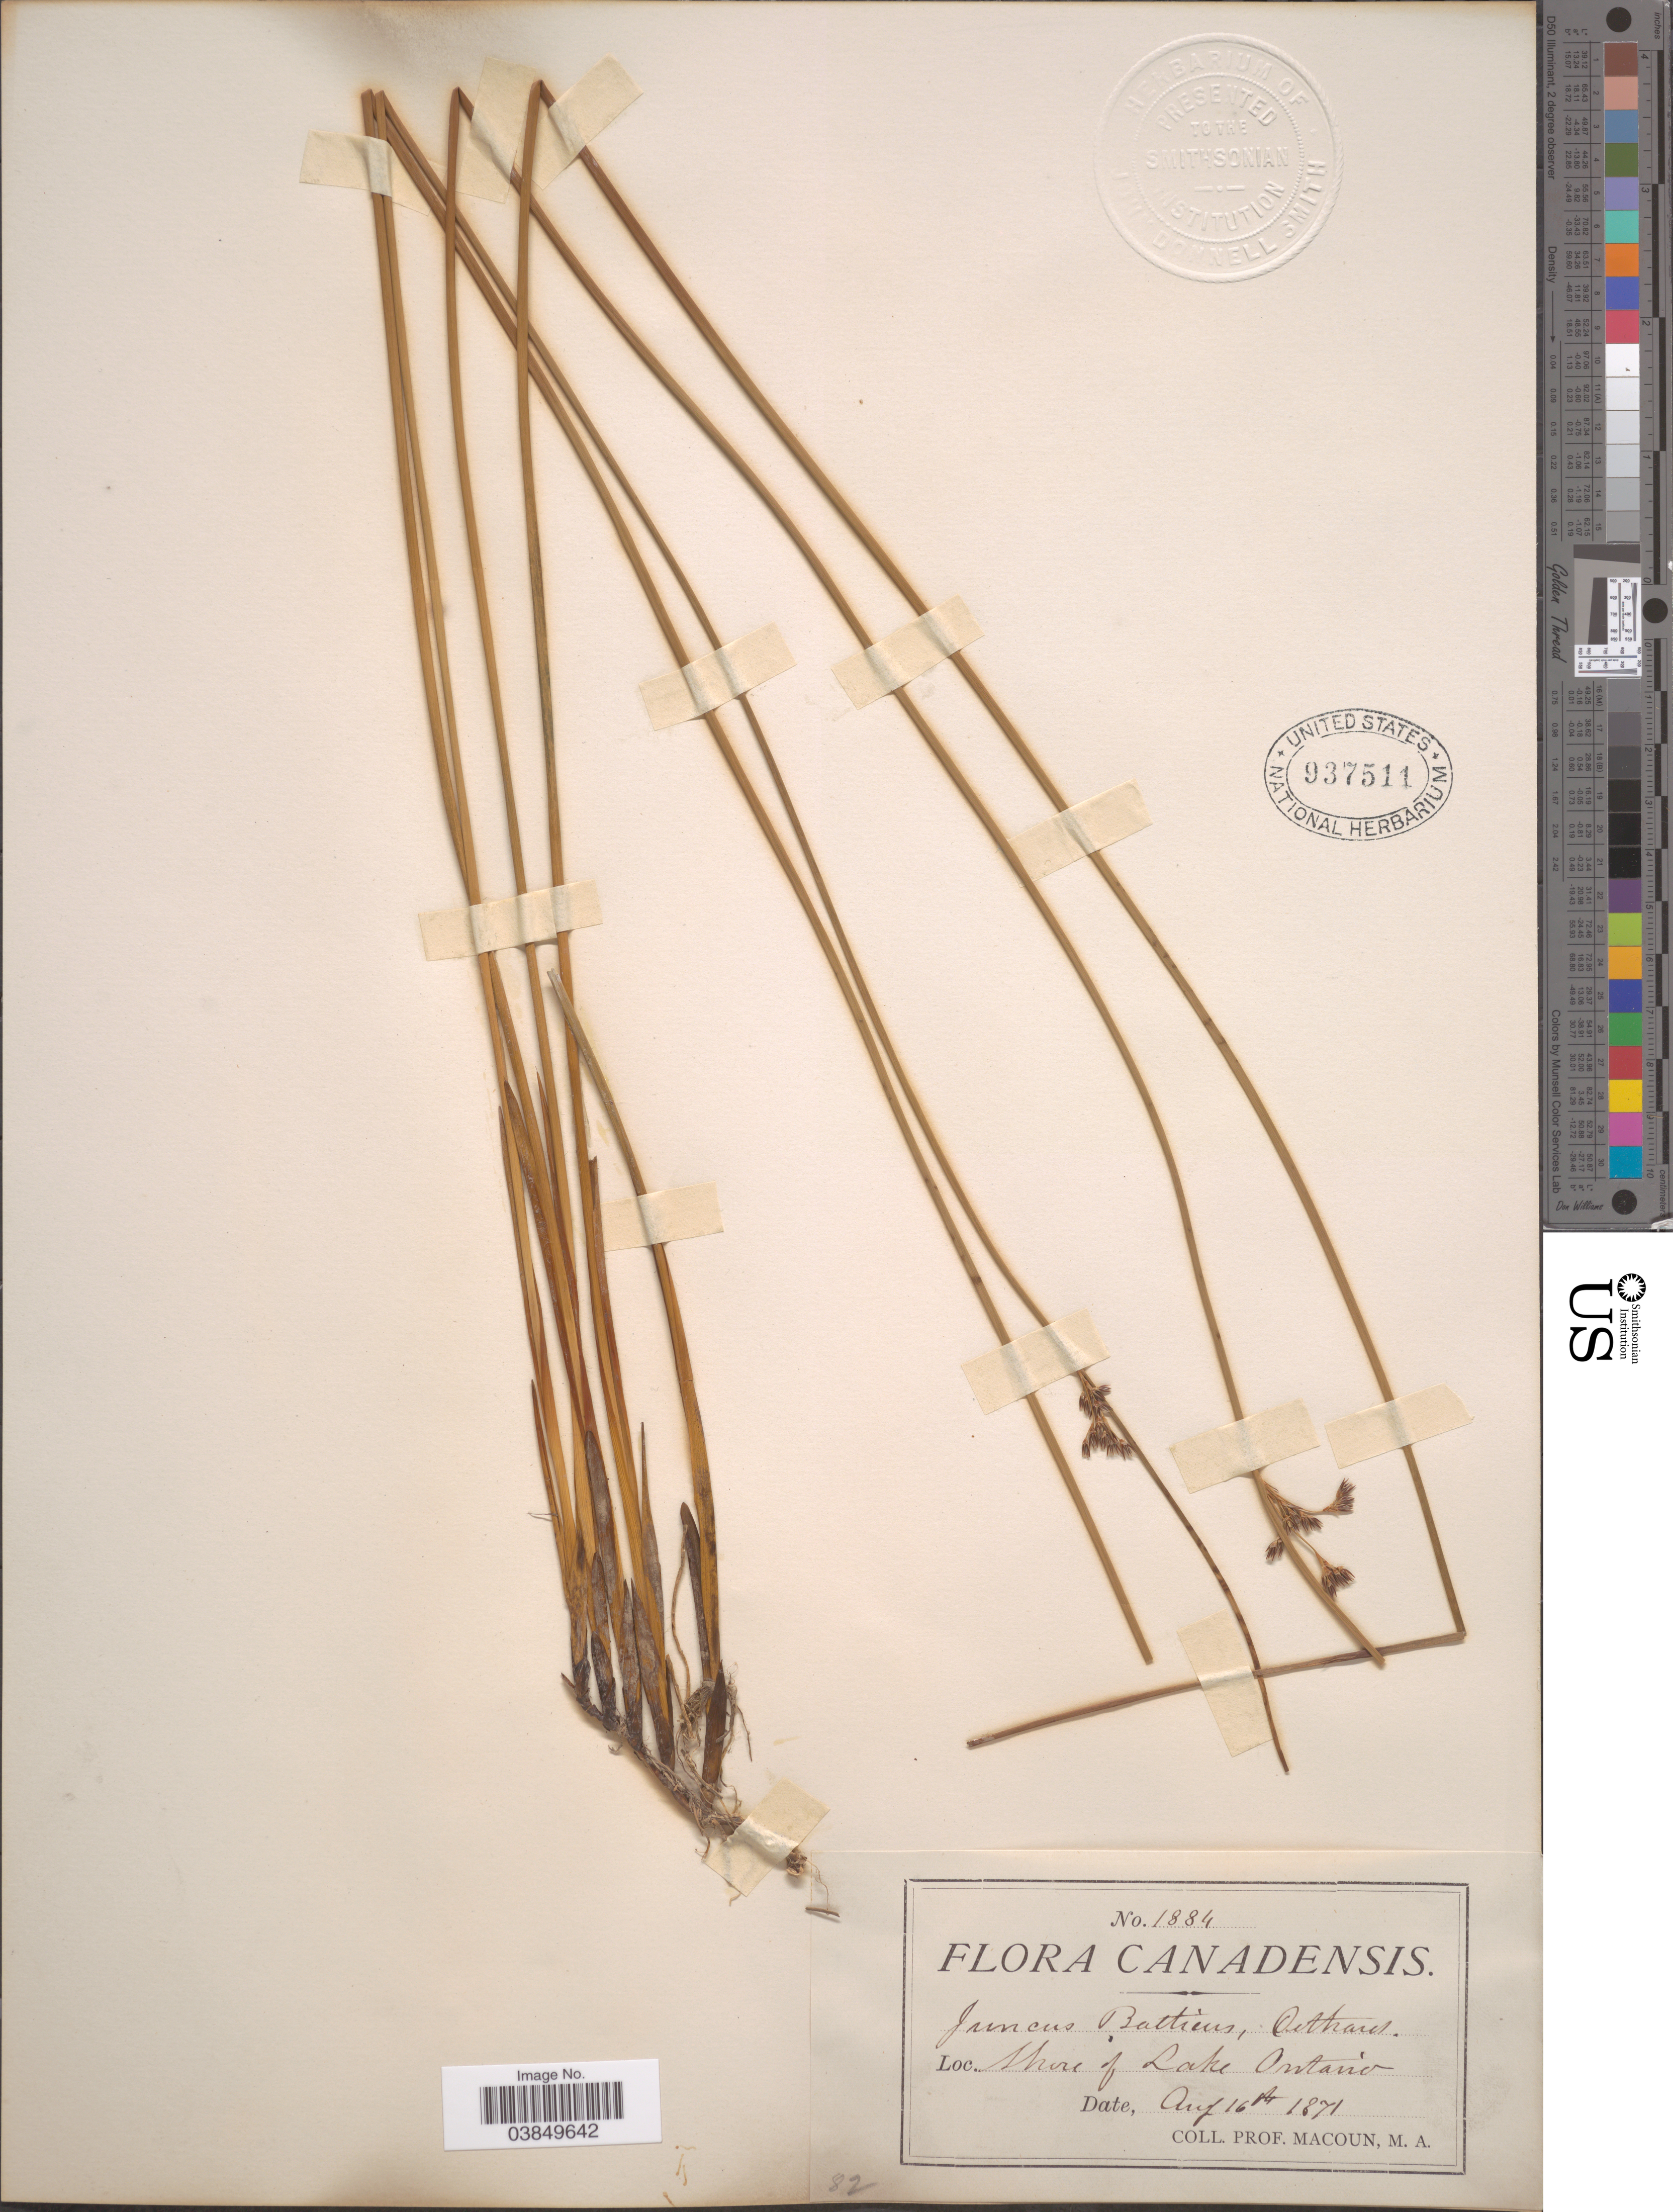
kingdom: Plantae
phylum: Tracheophyta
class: Liliopsida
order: Poales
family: Juncaceae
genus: Juncus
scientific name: Juncus balticus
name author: Willd.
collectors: Prof. Macoun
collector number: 1884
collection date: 1871-08-16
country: Canada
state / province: Ontario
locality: Shore of Lake Ontario.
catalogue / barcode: US 937511